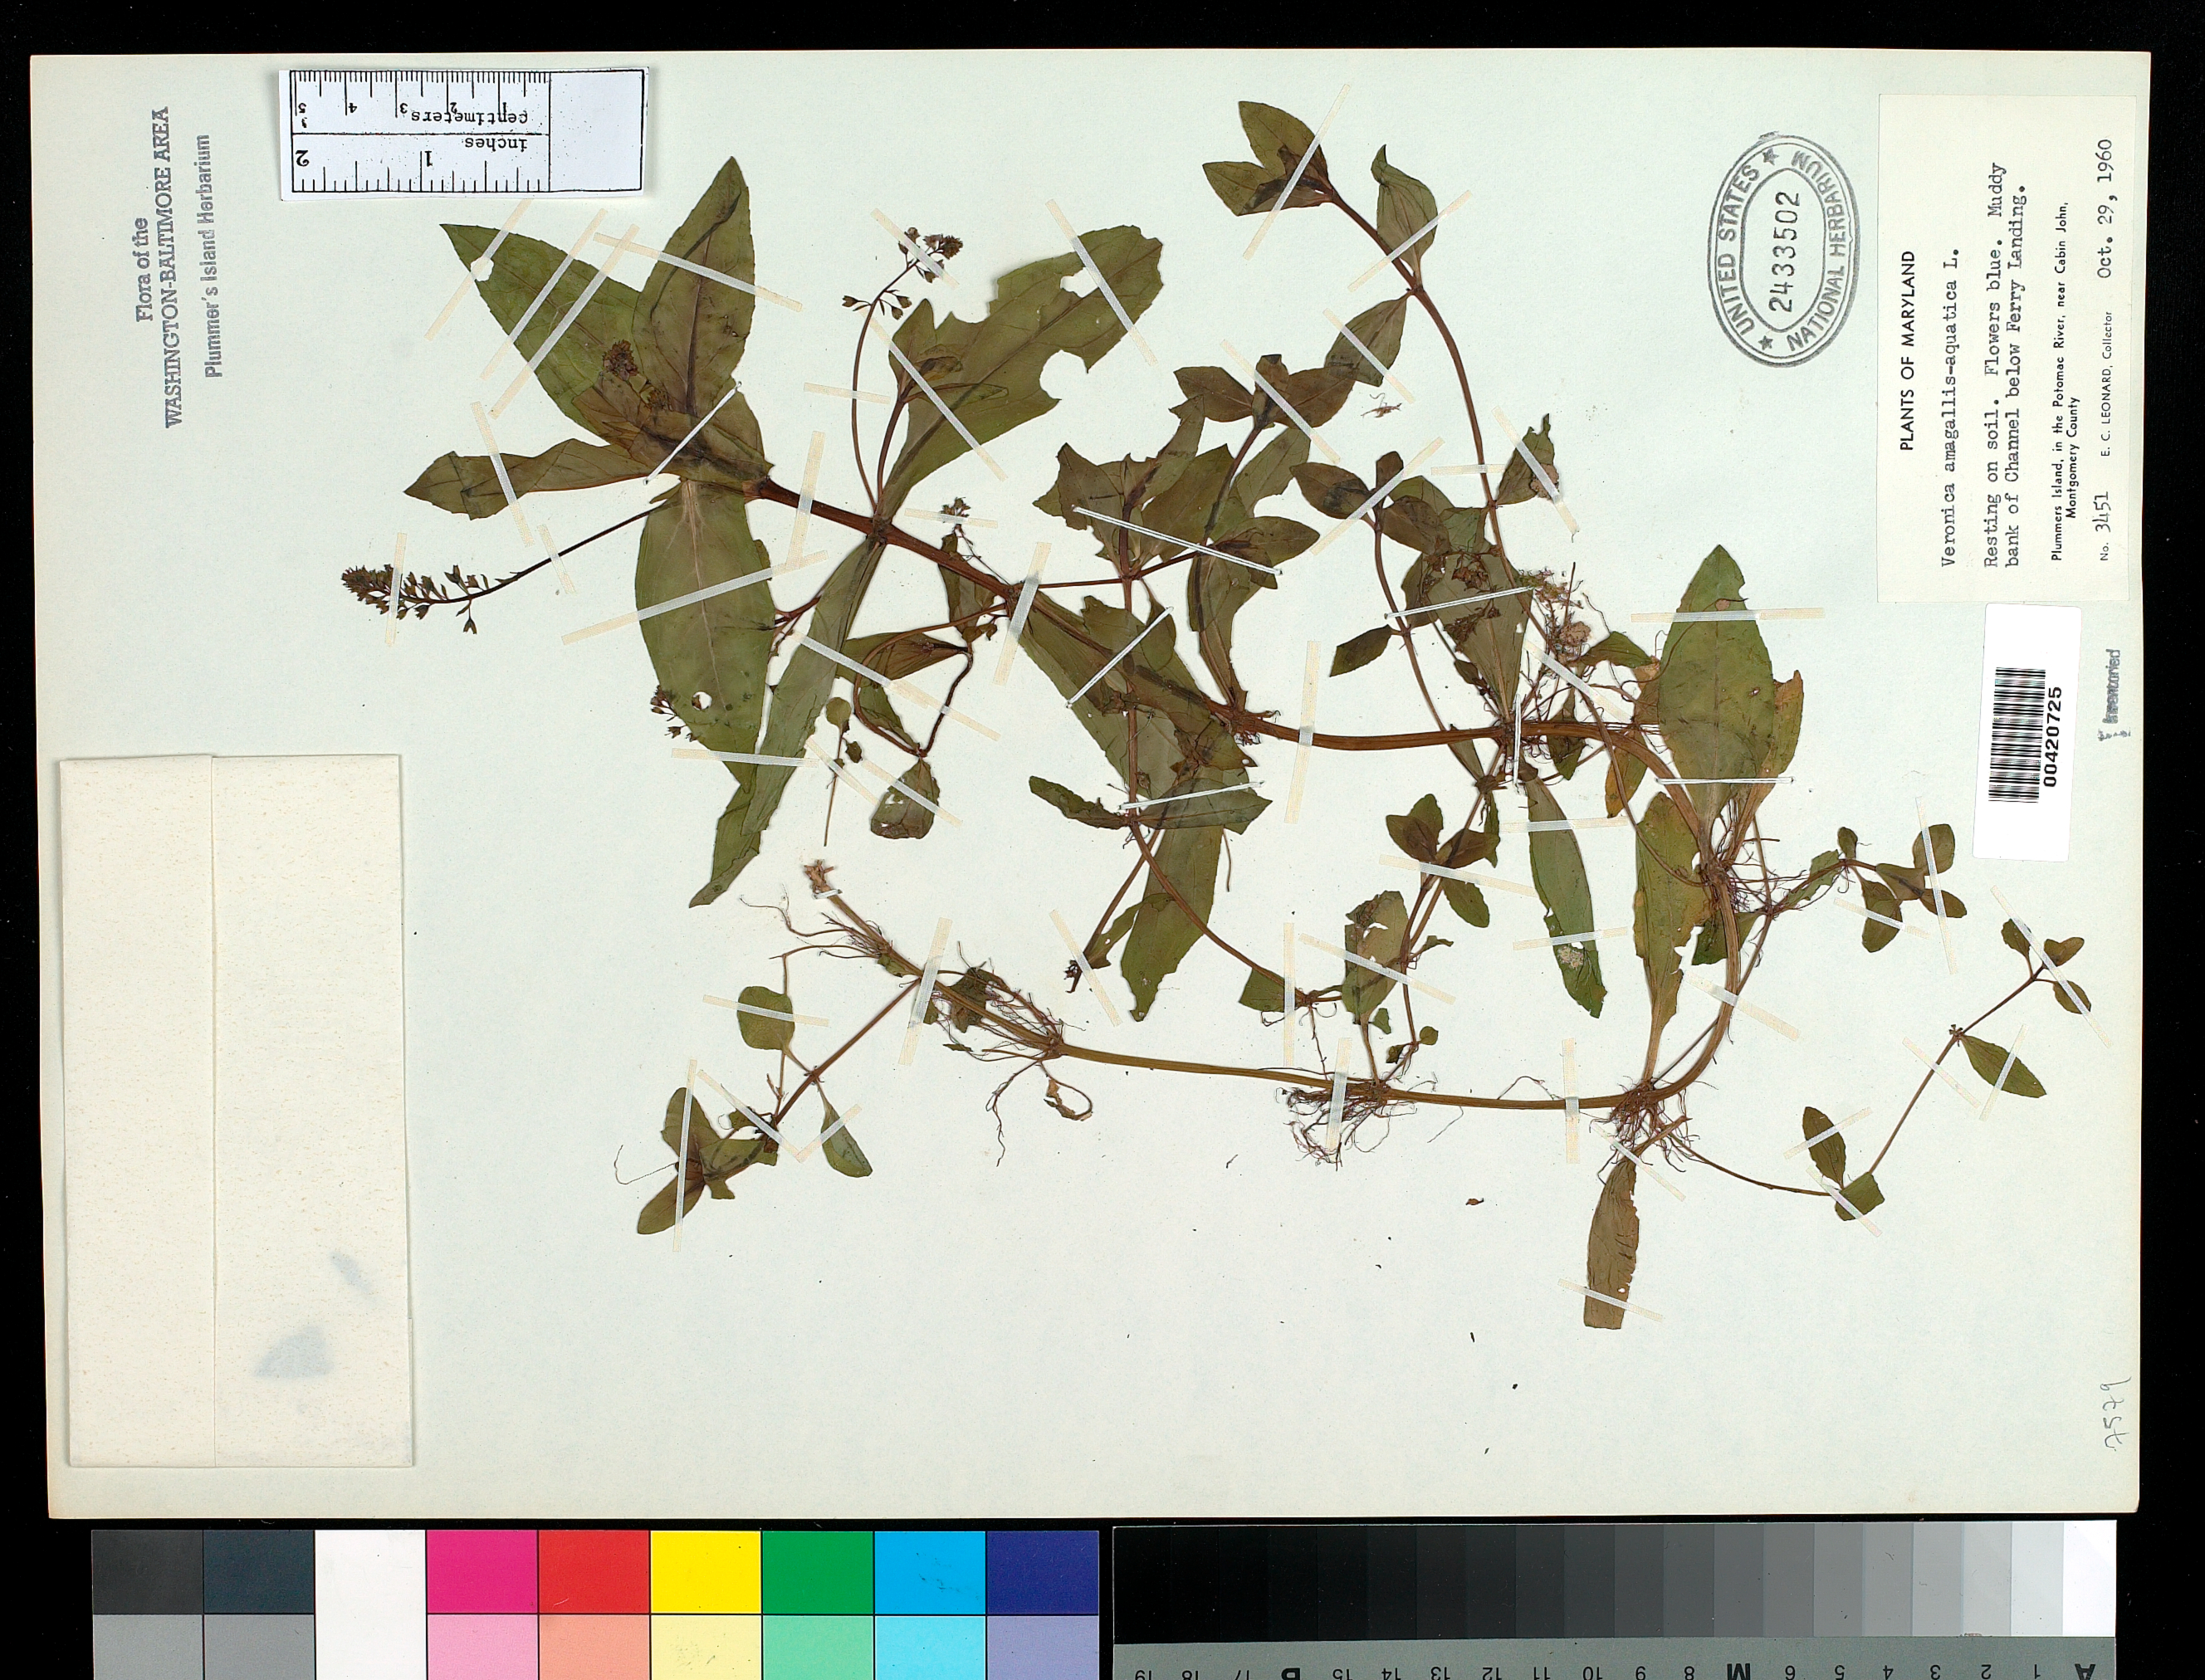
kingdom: Plantae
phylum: Tracheophyta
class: Magnoliopsida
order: Lamiales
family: Plantaginaceae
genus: Veronica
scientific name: Veronica anagallis-aquatica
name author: L.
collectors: E. C. Leonard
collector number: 3451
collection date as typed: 29 Oct 1960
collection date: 1960-10-29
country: United States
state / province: Maryland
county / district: Montgomery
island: Plummers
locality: Plummer's Island; bank of Channel below Ferry Landing C. & O. Canal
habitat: Muddy bank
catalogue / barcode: US 2433502